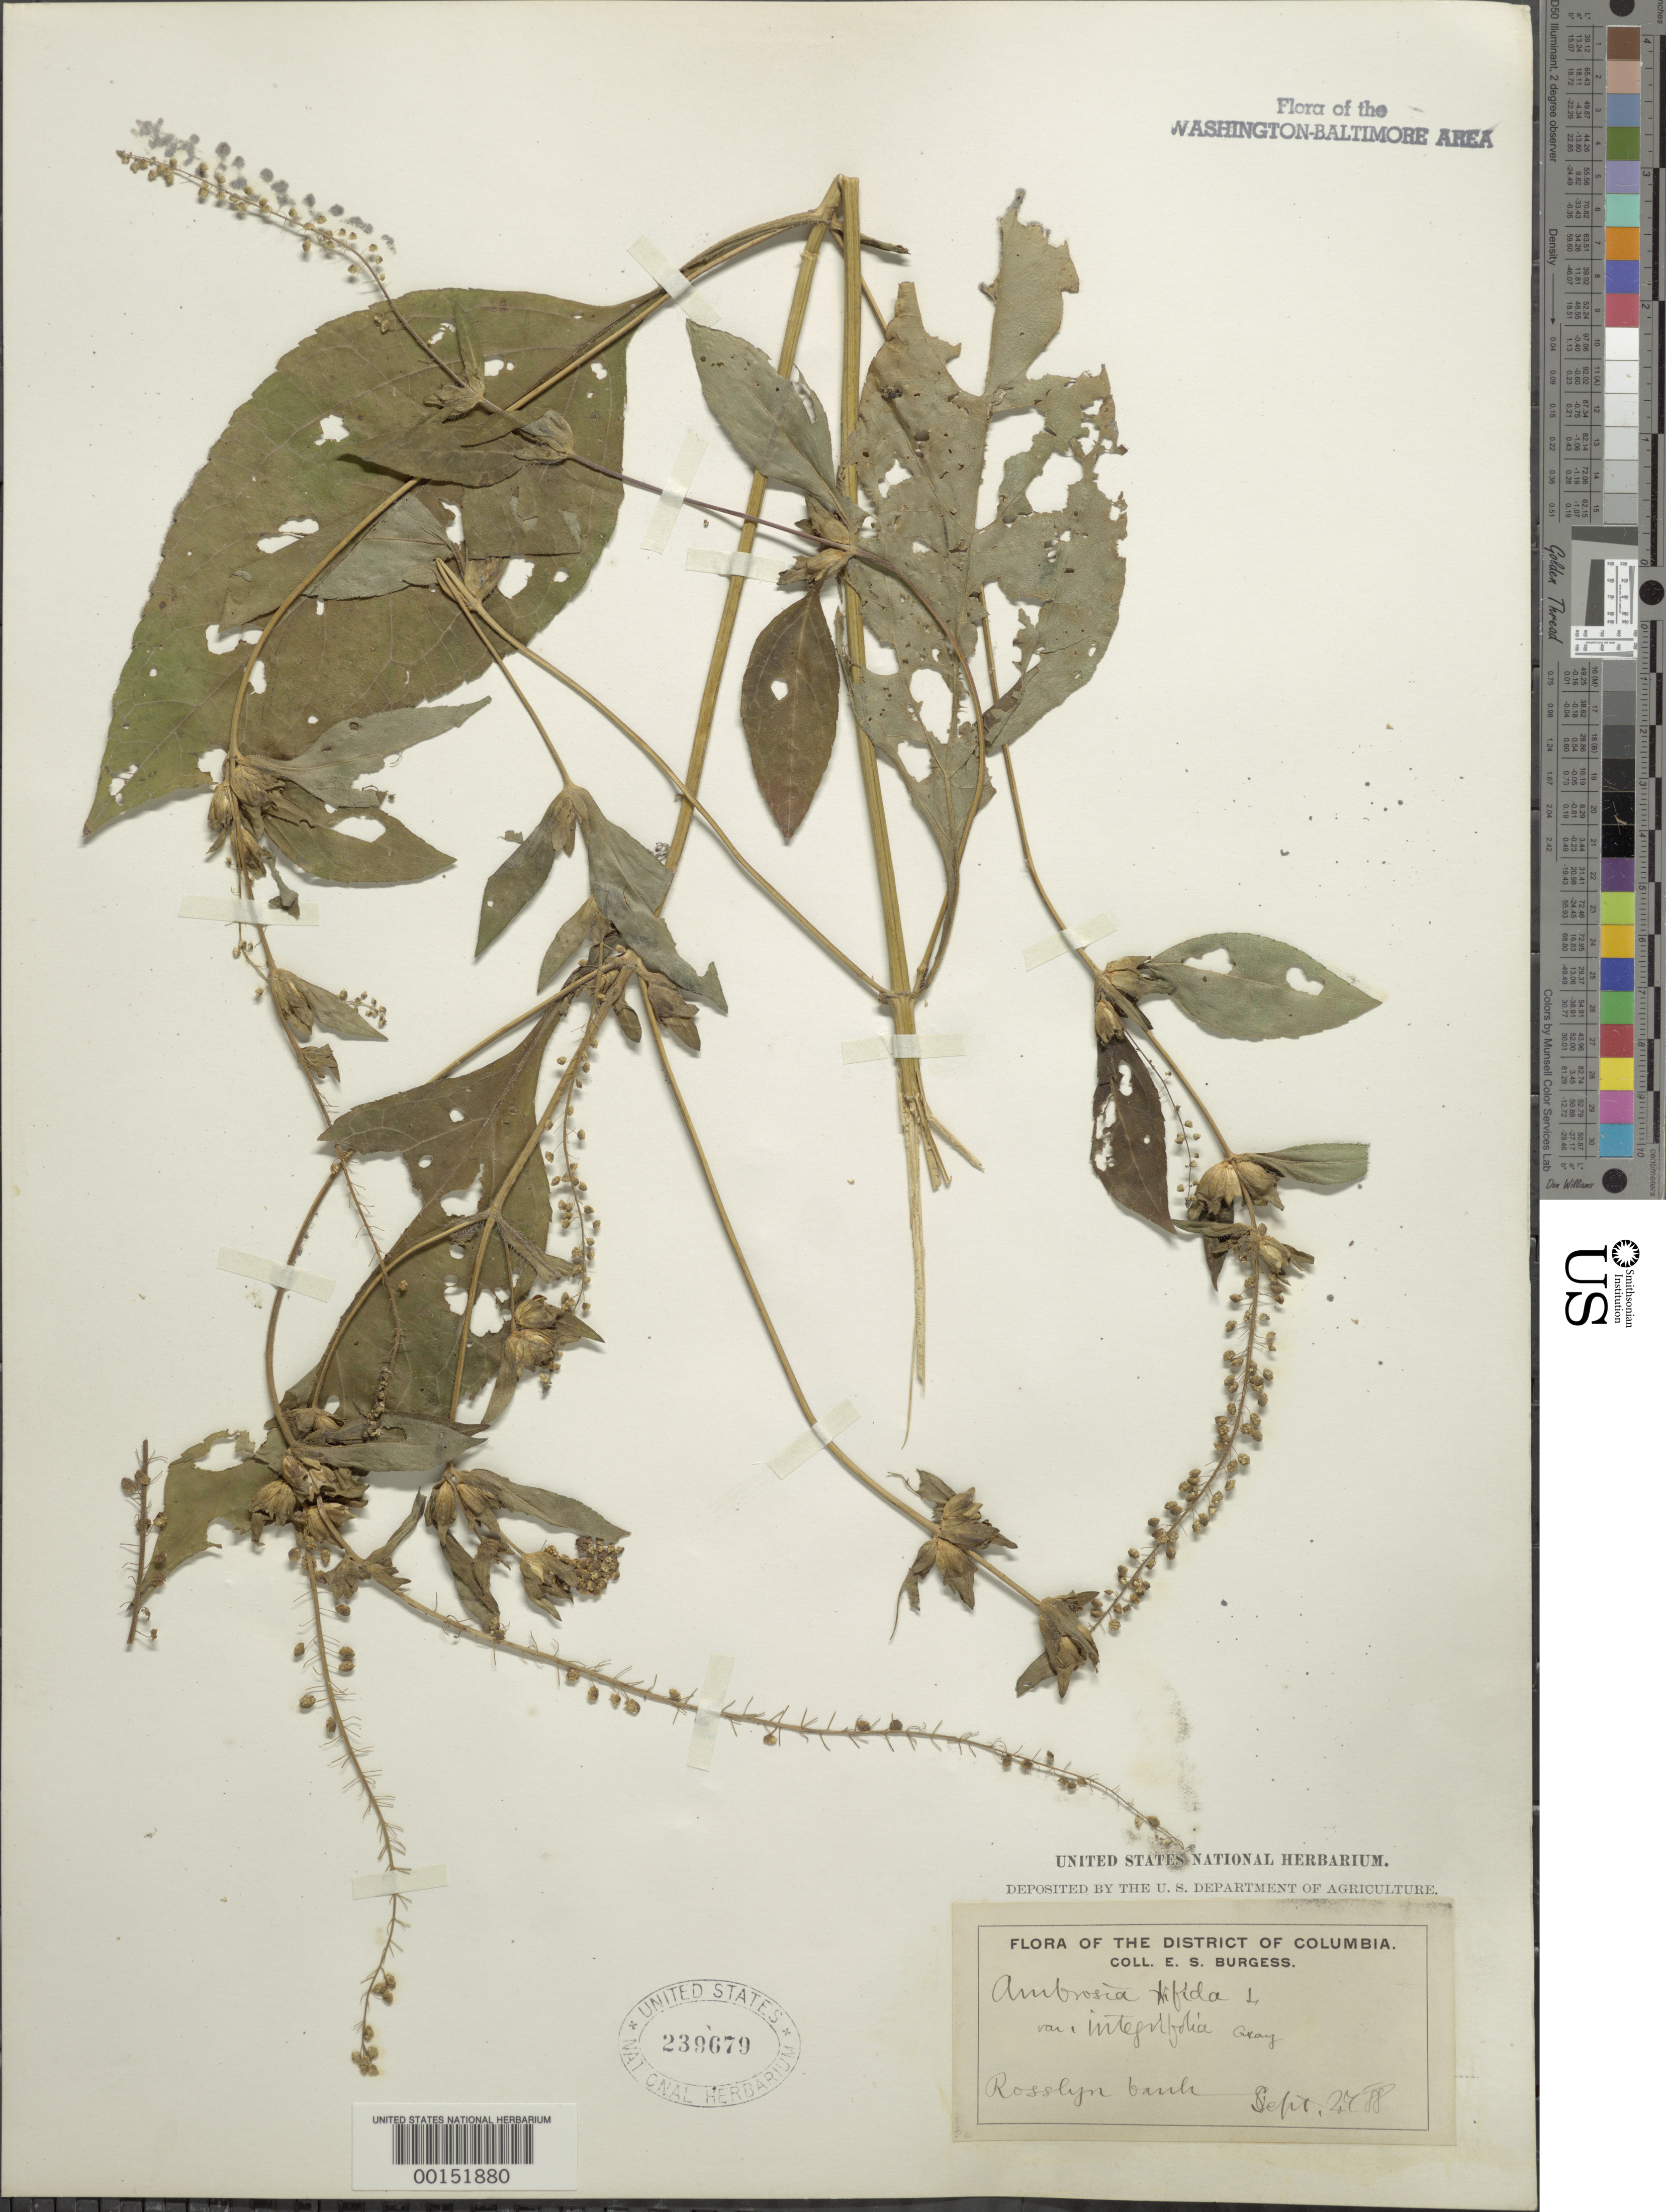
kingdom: Plantae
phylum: Tracheophyta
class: Magnoliopsida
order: Asterales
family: Asteraceae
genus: Ambrosia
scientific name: Ambrosia trifida f. integrifolia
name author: (Muhl.) Fernald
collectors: E. Burgess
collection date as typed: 27 Sep 1888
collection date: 1888-09-27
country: United States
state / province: Virginia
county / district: Arlington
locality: Rosslyn Bank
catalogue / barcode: US 239679